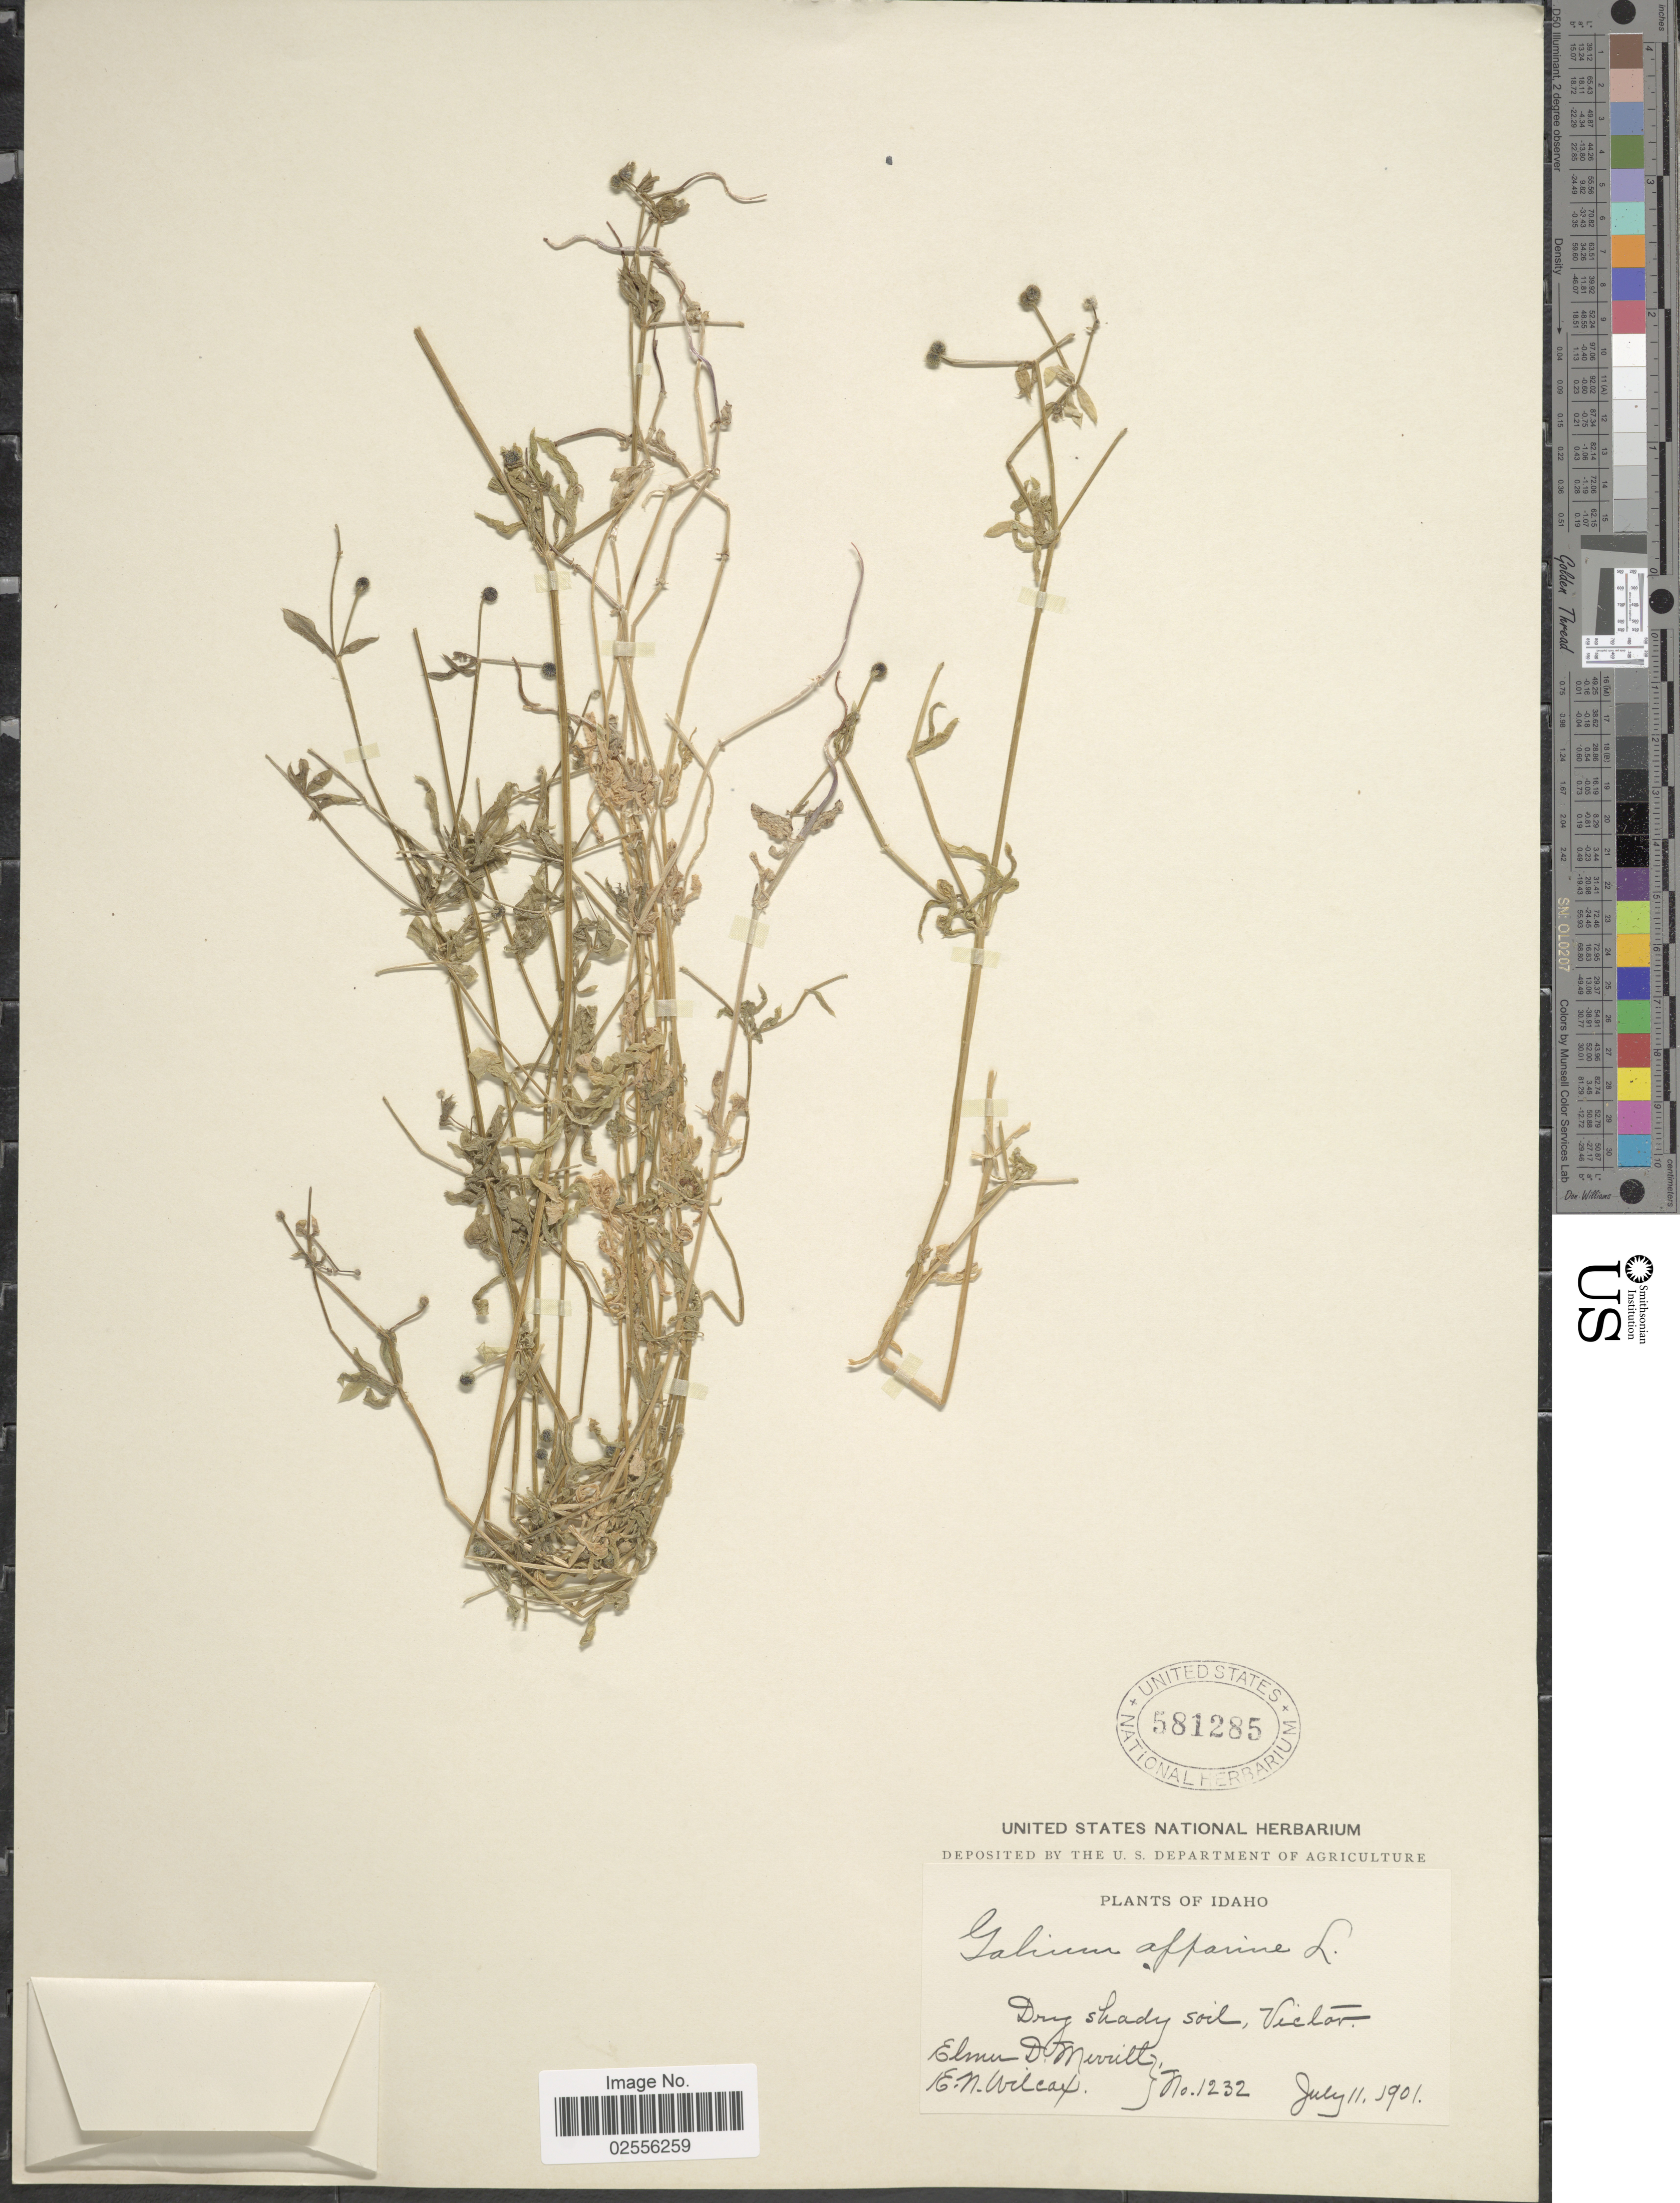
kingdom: Plantae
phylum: Tracheophyta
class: Magnoliopsida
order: Gentianales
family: Rubiaceae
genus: Galium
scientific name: Galium aparine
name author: L.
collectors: E. D. Merrill & E. Wilcox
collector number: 1232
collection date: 1901-07-11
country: United States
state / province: Idaho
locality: Victor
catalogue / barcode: US 581285